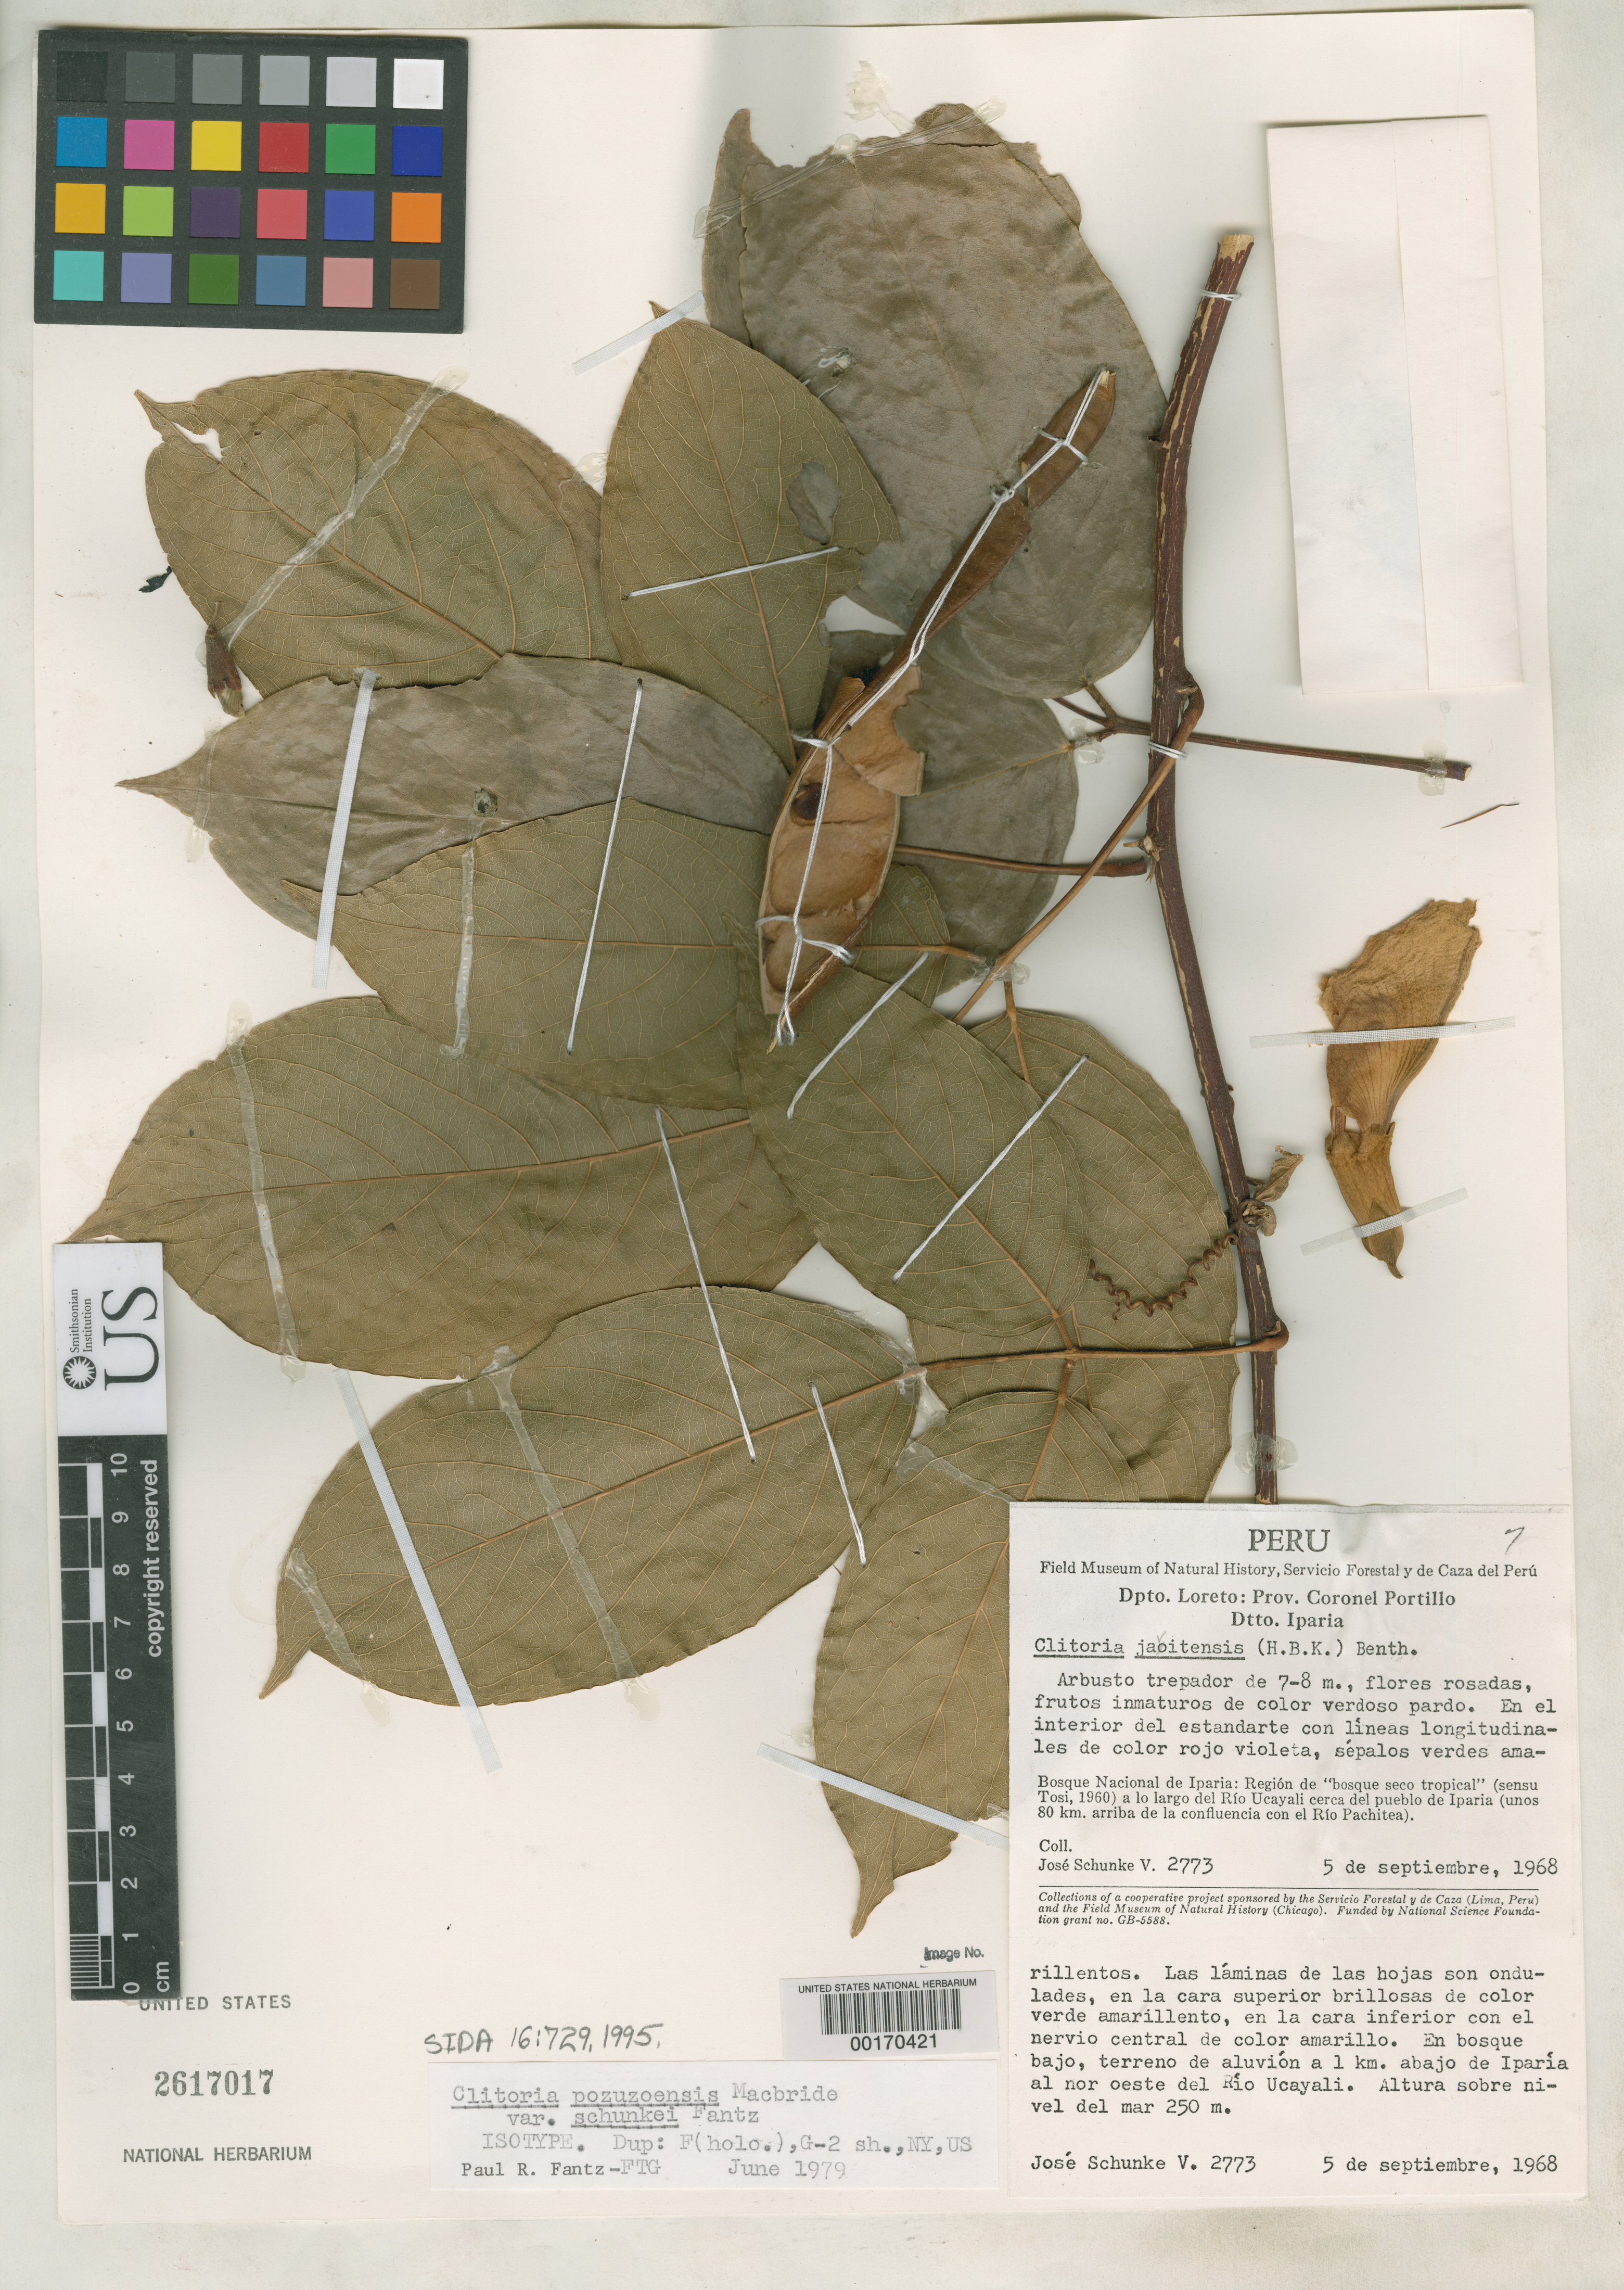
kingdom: Plantae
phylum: Tracheophyta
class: Magnoliopsida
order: Fabales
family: Fabaceae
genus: Clitoria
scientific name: Clitoria pozuzoensis var. schunkei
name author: Fantz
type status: Isotype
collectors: J. Schunke Vigo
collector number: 2773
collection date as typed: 05 Sep 1968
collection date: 1968-09-05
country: Peru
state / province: Ucayali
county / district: Coronel Portillo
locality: Iparia District, 1 km below Iparia, NW of Rio Ucayali, Iparia National Forest.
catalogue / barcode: US 2617017